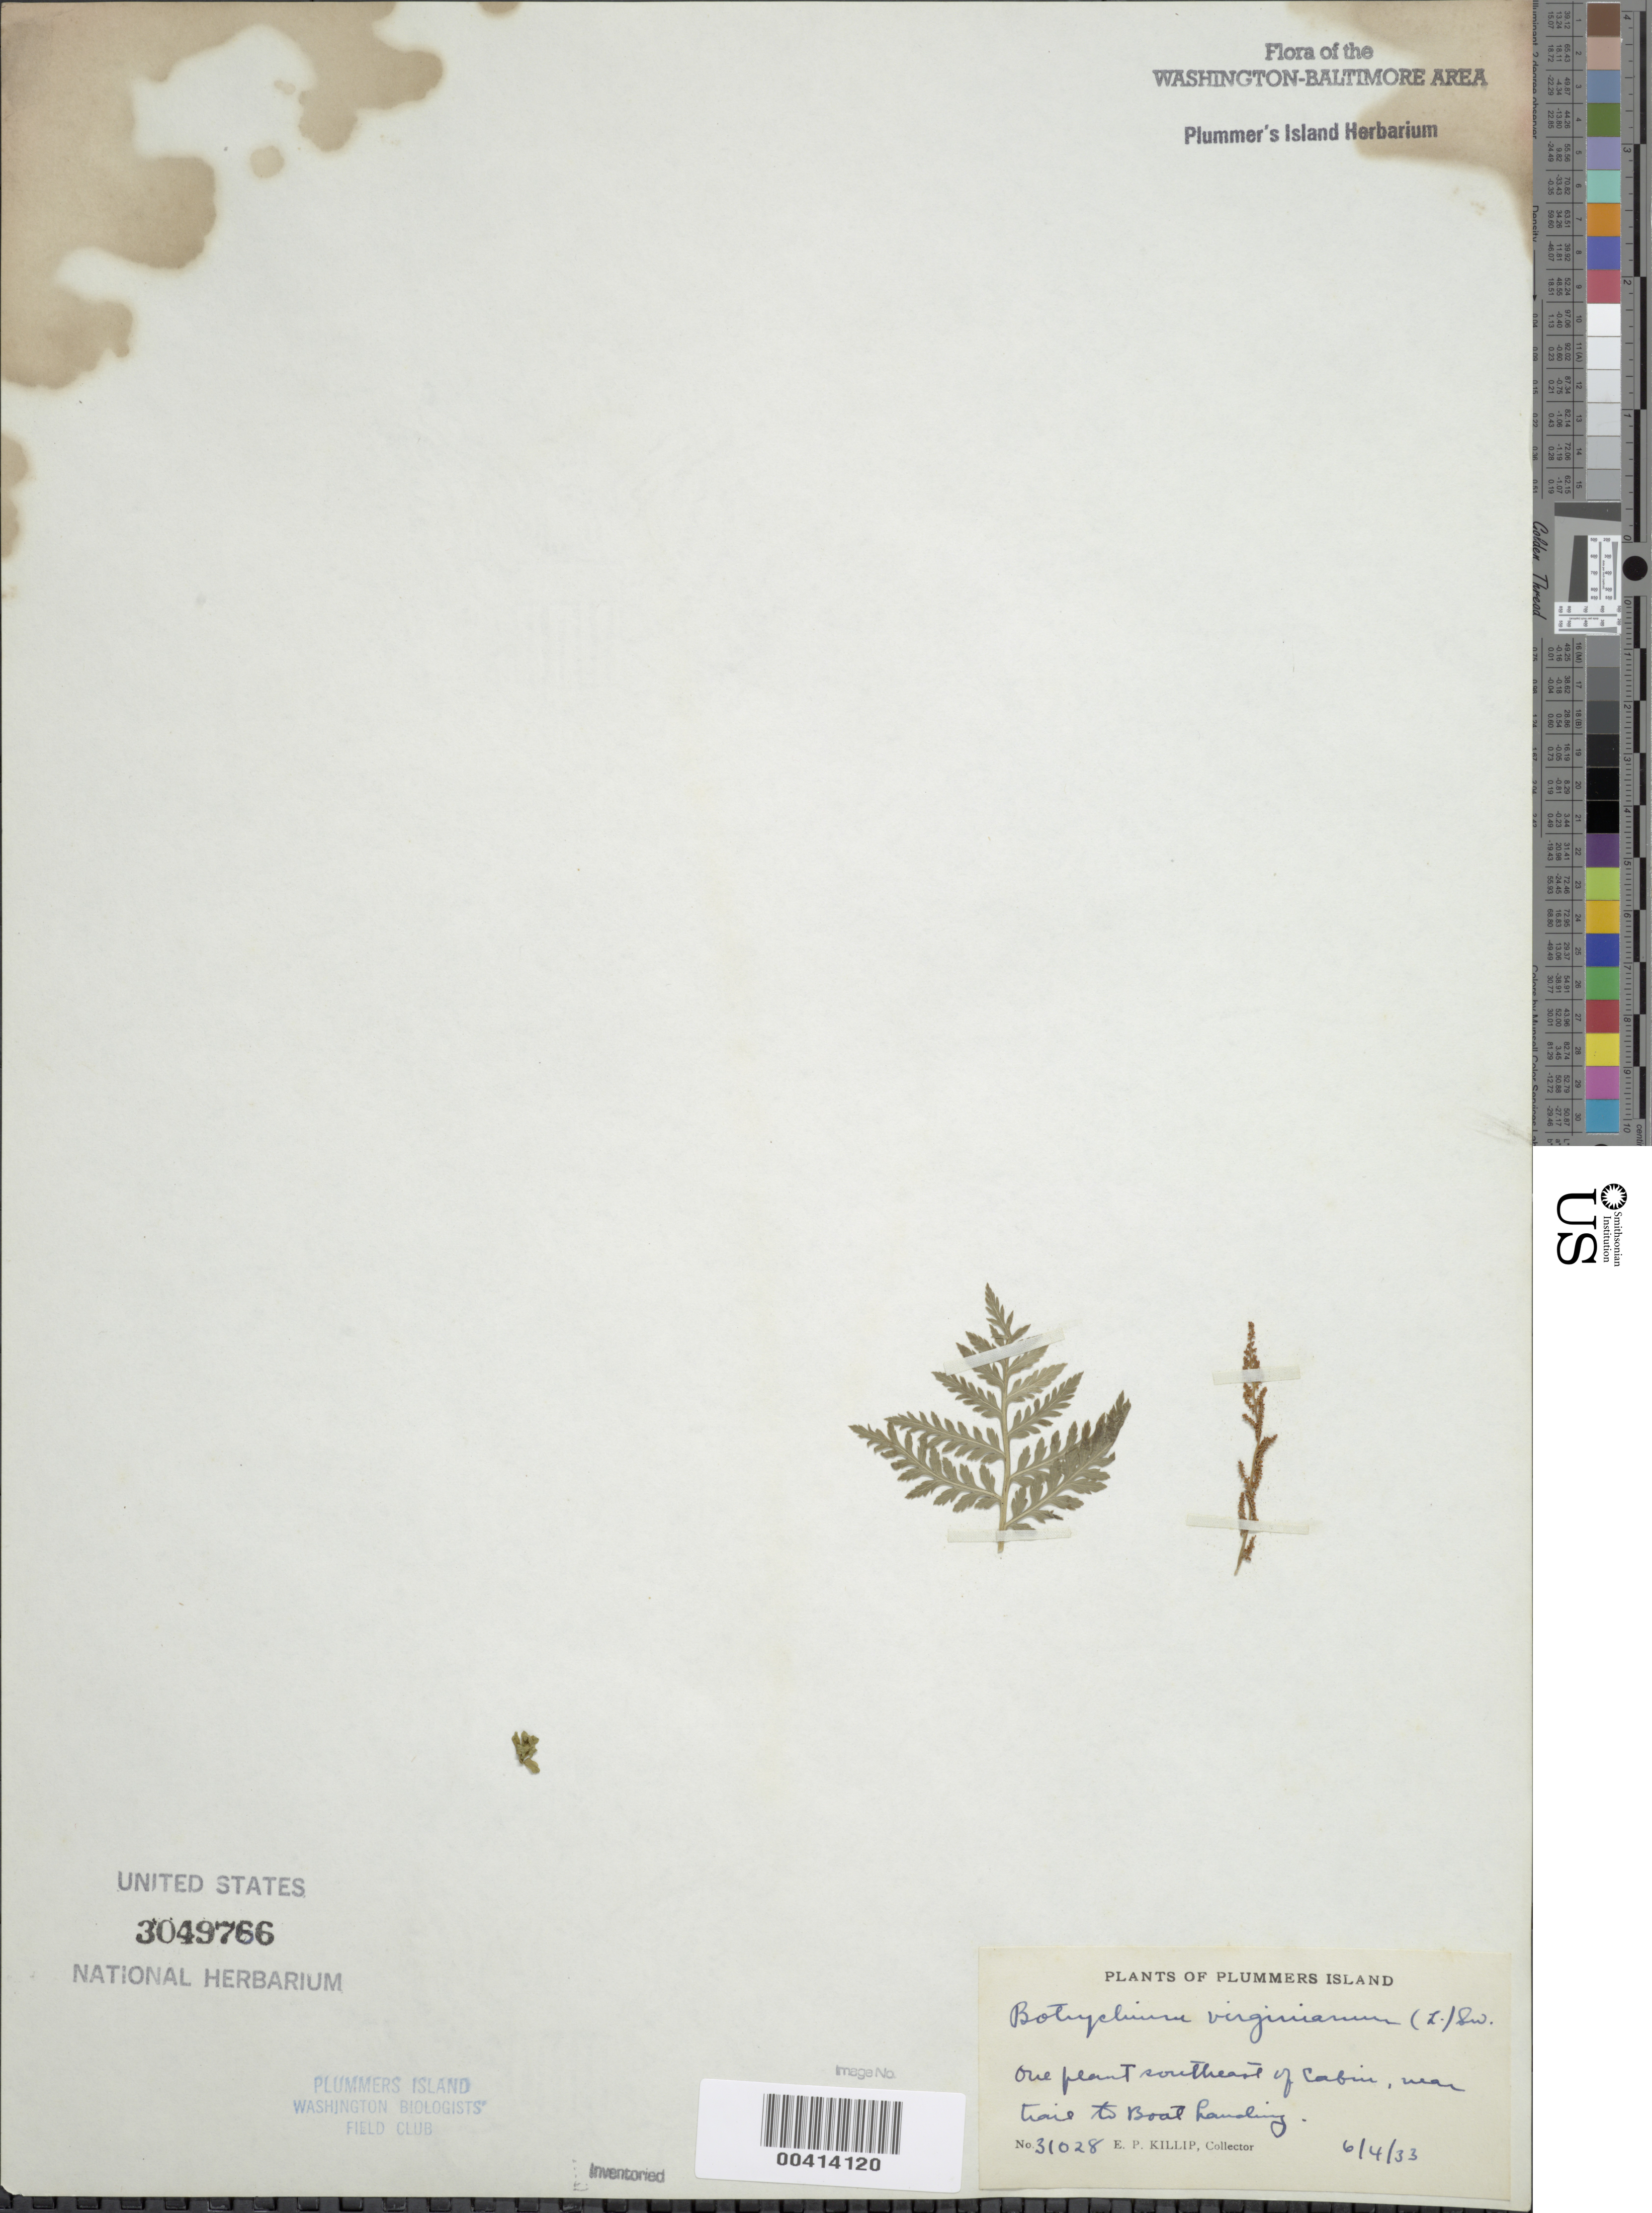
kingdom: Plantae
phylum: Tracheophyta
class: Polypodiopsida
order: Ophioglossales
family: Ophioglossaceae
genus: Botrychium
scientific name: Botrychium virginianum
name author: (L.) Sw.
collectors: E. P. Killip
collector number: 31028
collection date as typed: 04 Jun 1933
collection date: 1933-06-04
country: United States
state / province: Maryland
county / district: Montgomery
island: Plummers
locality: Plummer's Island; 1 plant SE of Cabin, near trail to Boat Landing, 4 in front of Cabin. C. & O. Canal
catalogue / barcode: US 3049766